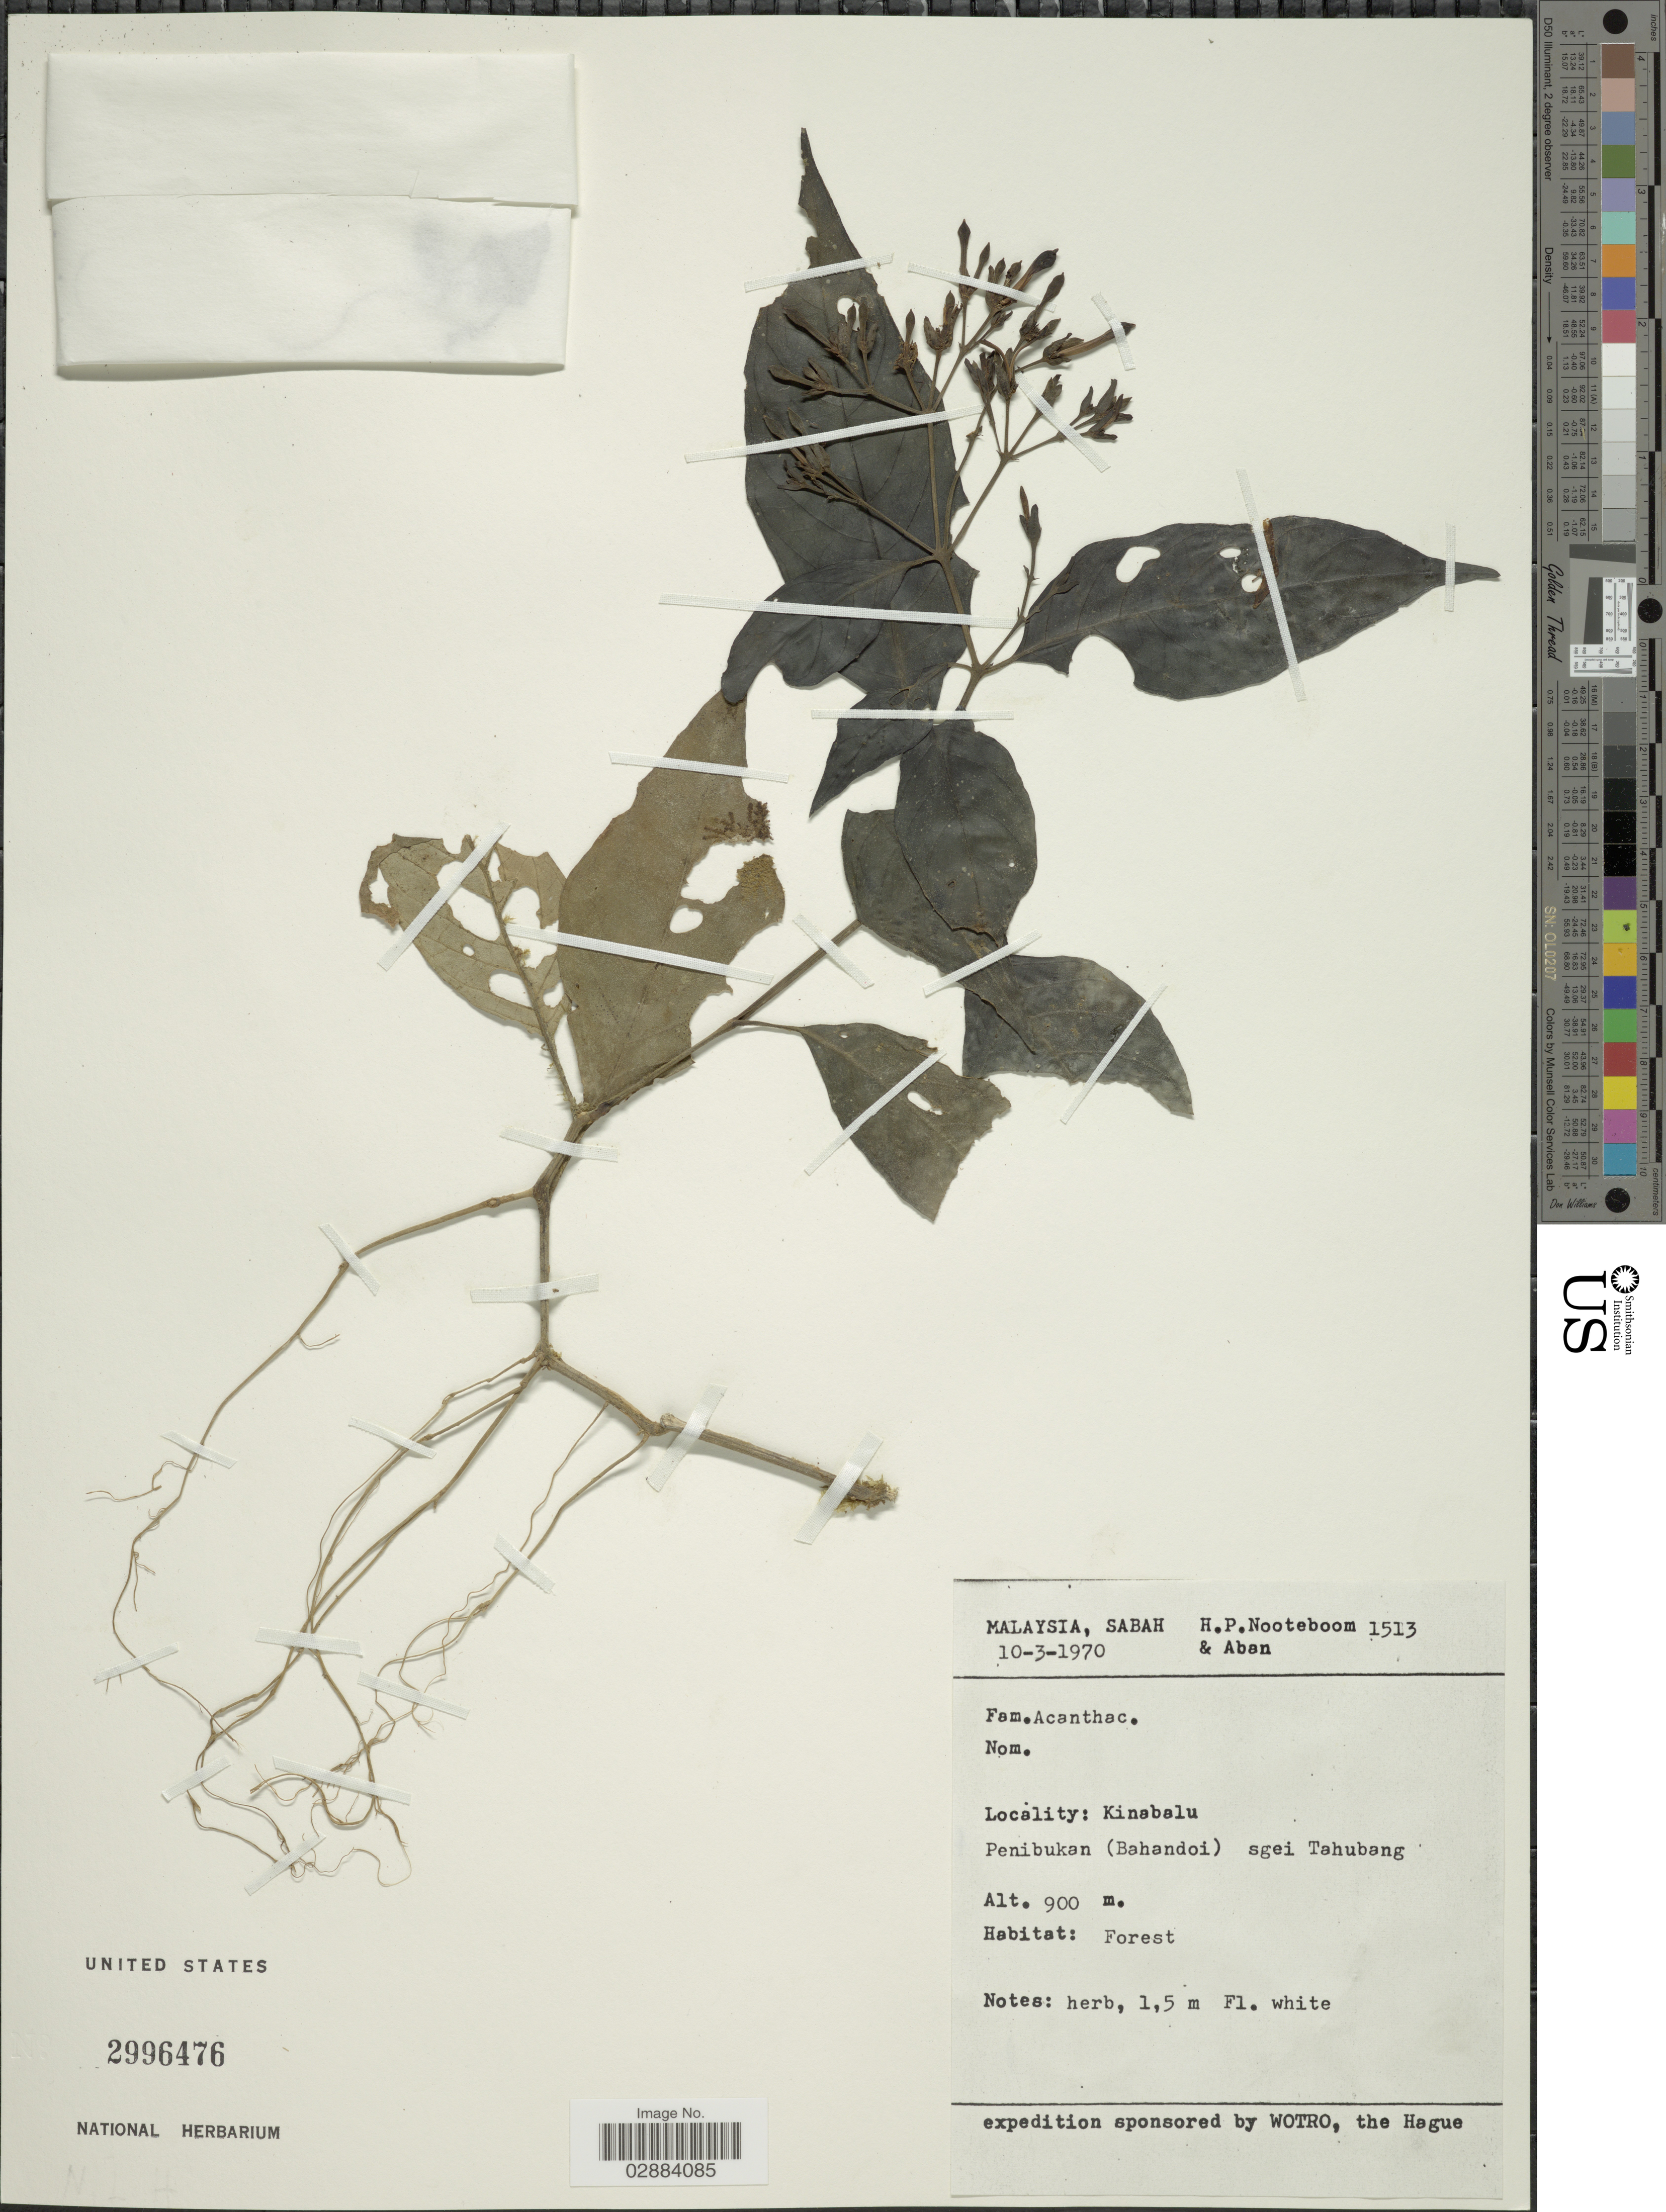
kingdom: Plantae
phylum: Tracheophyta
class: Magnoliopsida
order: Lamiales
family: Acanthaceae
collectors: H. P. Nooteboom & -- Aban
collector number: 1513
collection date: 1970-03-10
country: Malaysia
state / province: Sabah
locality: Kinabalu. Penibukan (Bahandoi) sgei Tahubang.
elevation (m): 900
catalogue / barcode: US 2996476